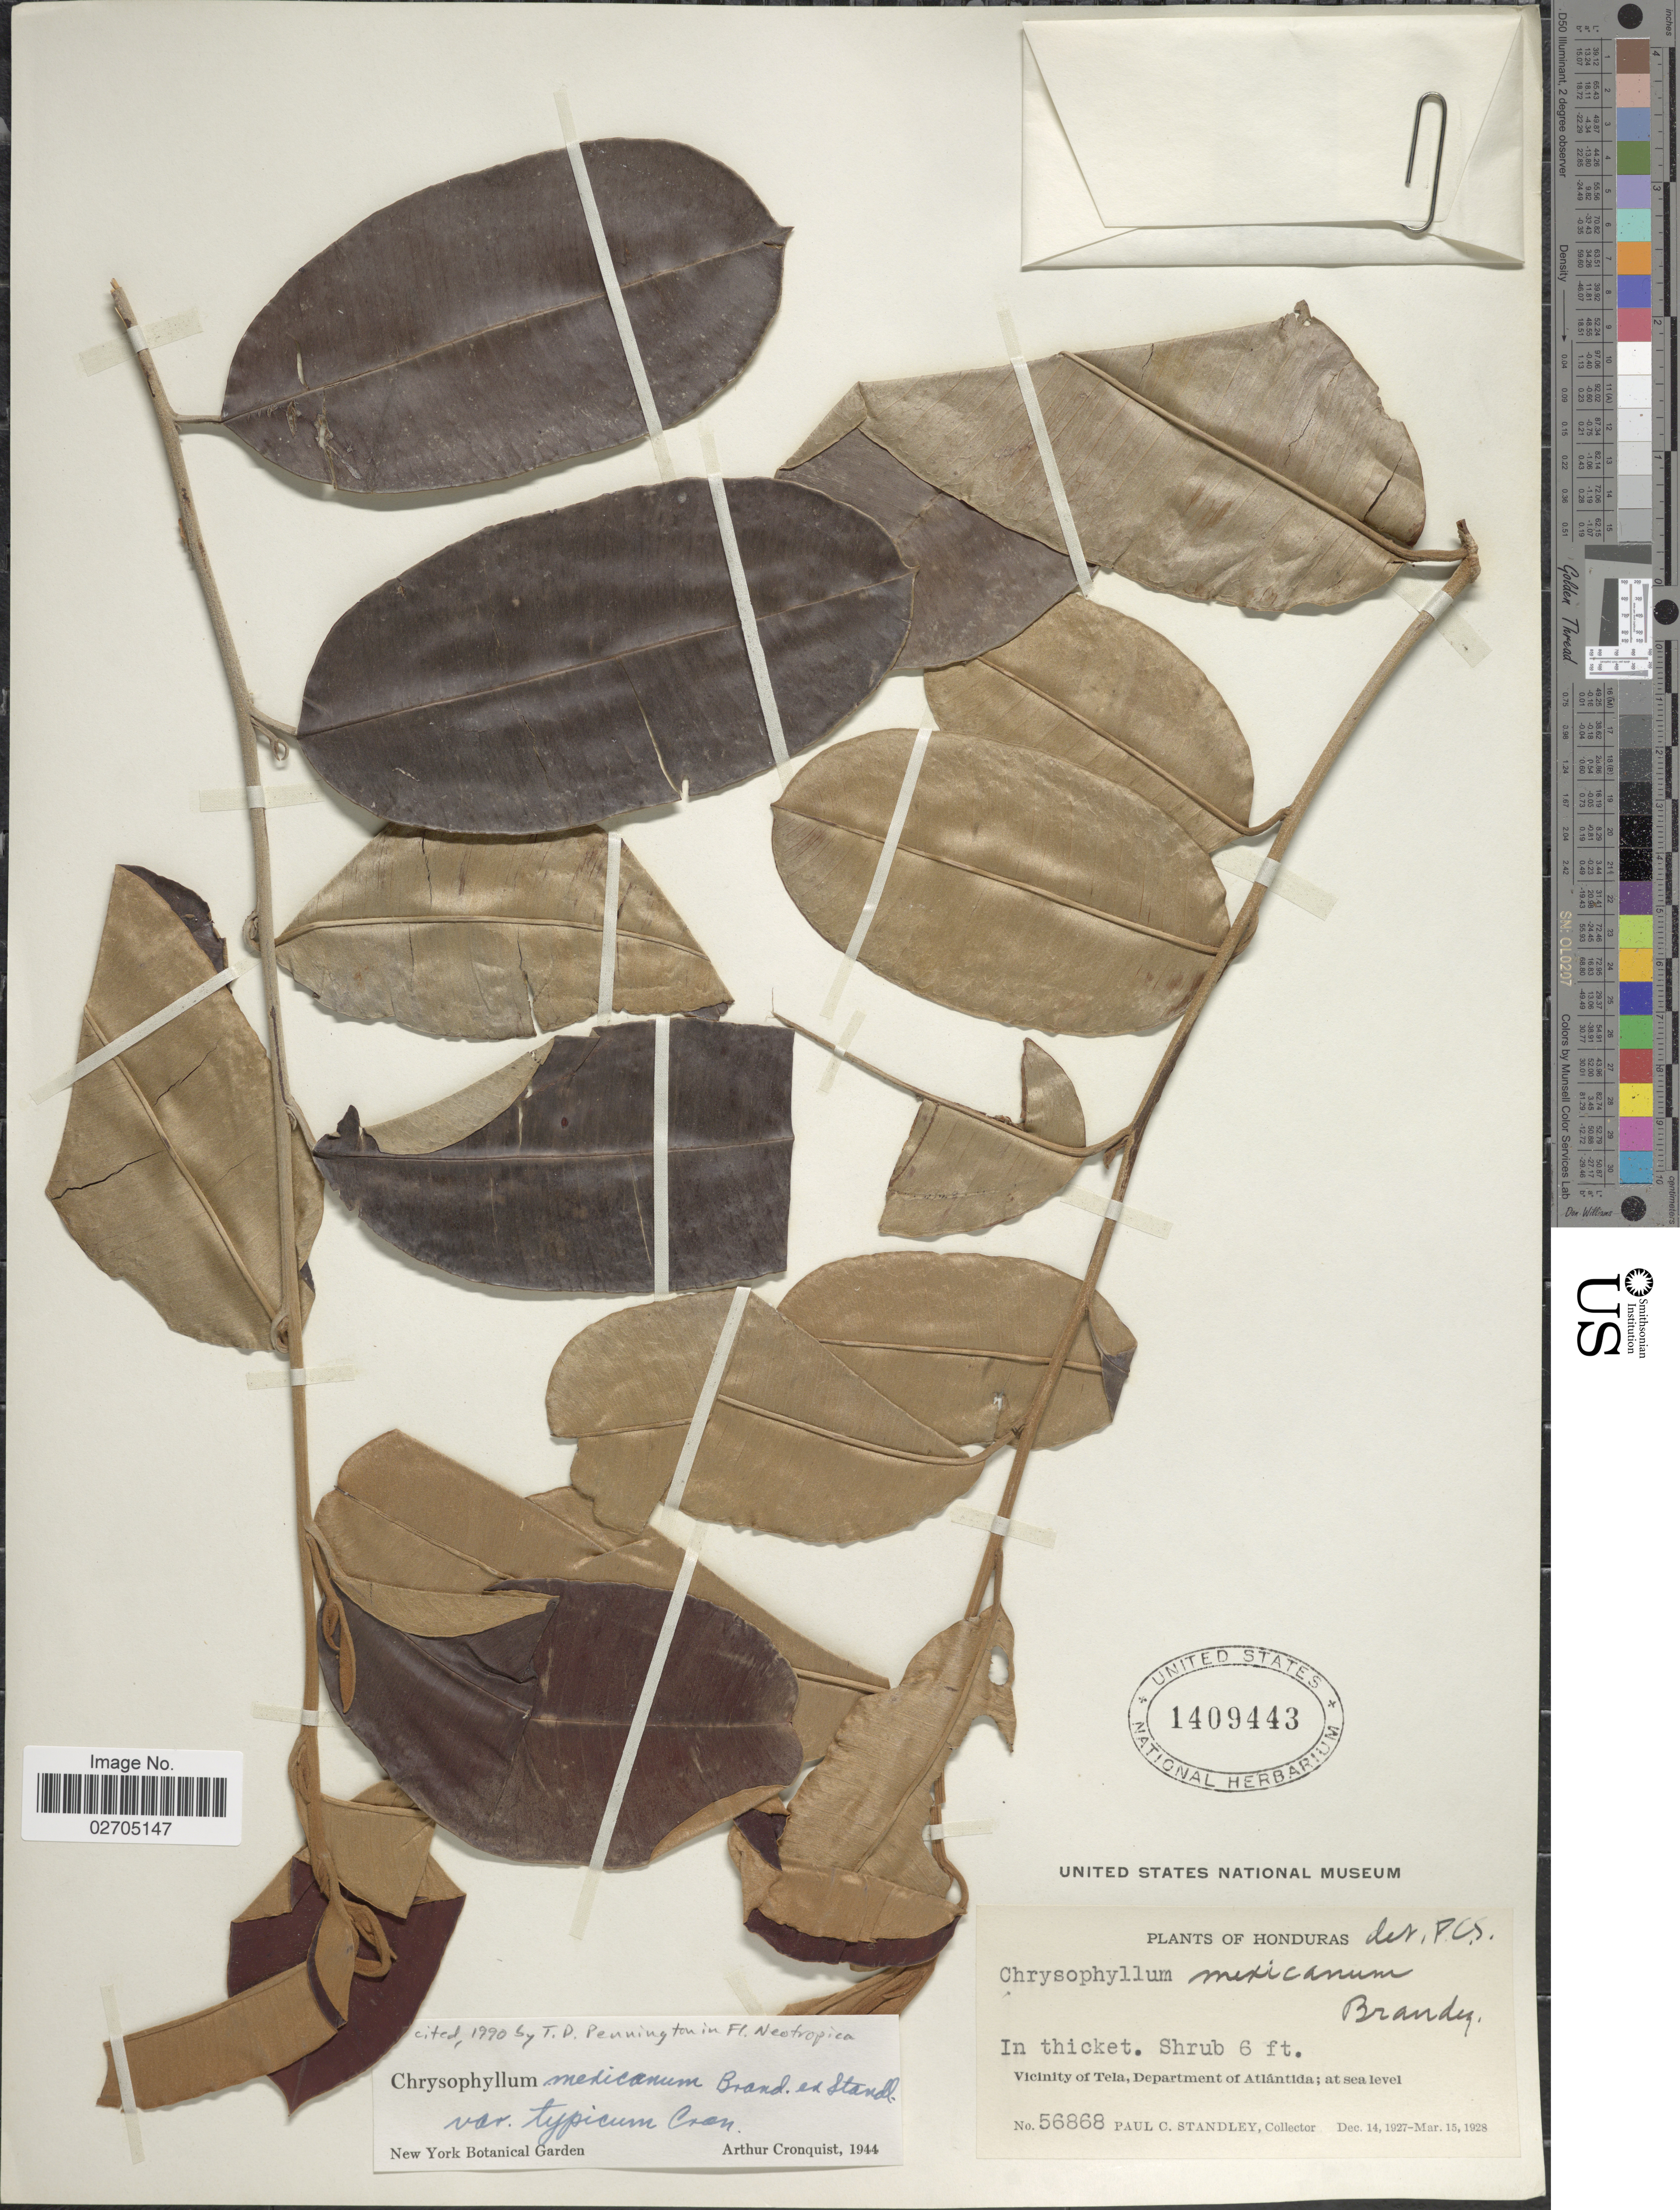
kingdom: Plantae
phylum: Tracheophyta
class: Magnoliopsida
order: Ericales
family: Sapotaceae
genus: Chrysophyllum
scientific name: Chrysophyllum mexicanum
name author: Brandegee ex Standl.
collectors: P. C. Standley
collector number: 56868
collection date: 1927-12-14/1928-03-15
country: Honduras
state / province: Atlántida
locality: Vicinity of Tela.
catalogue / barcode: US 1409443